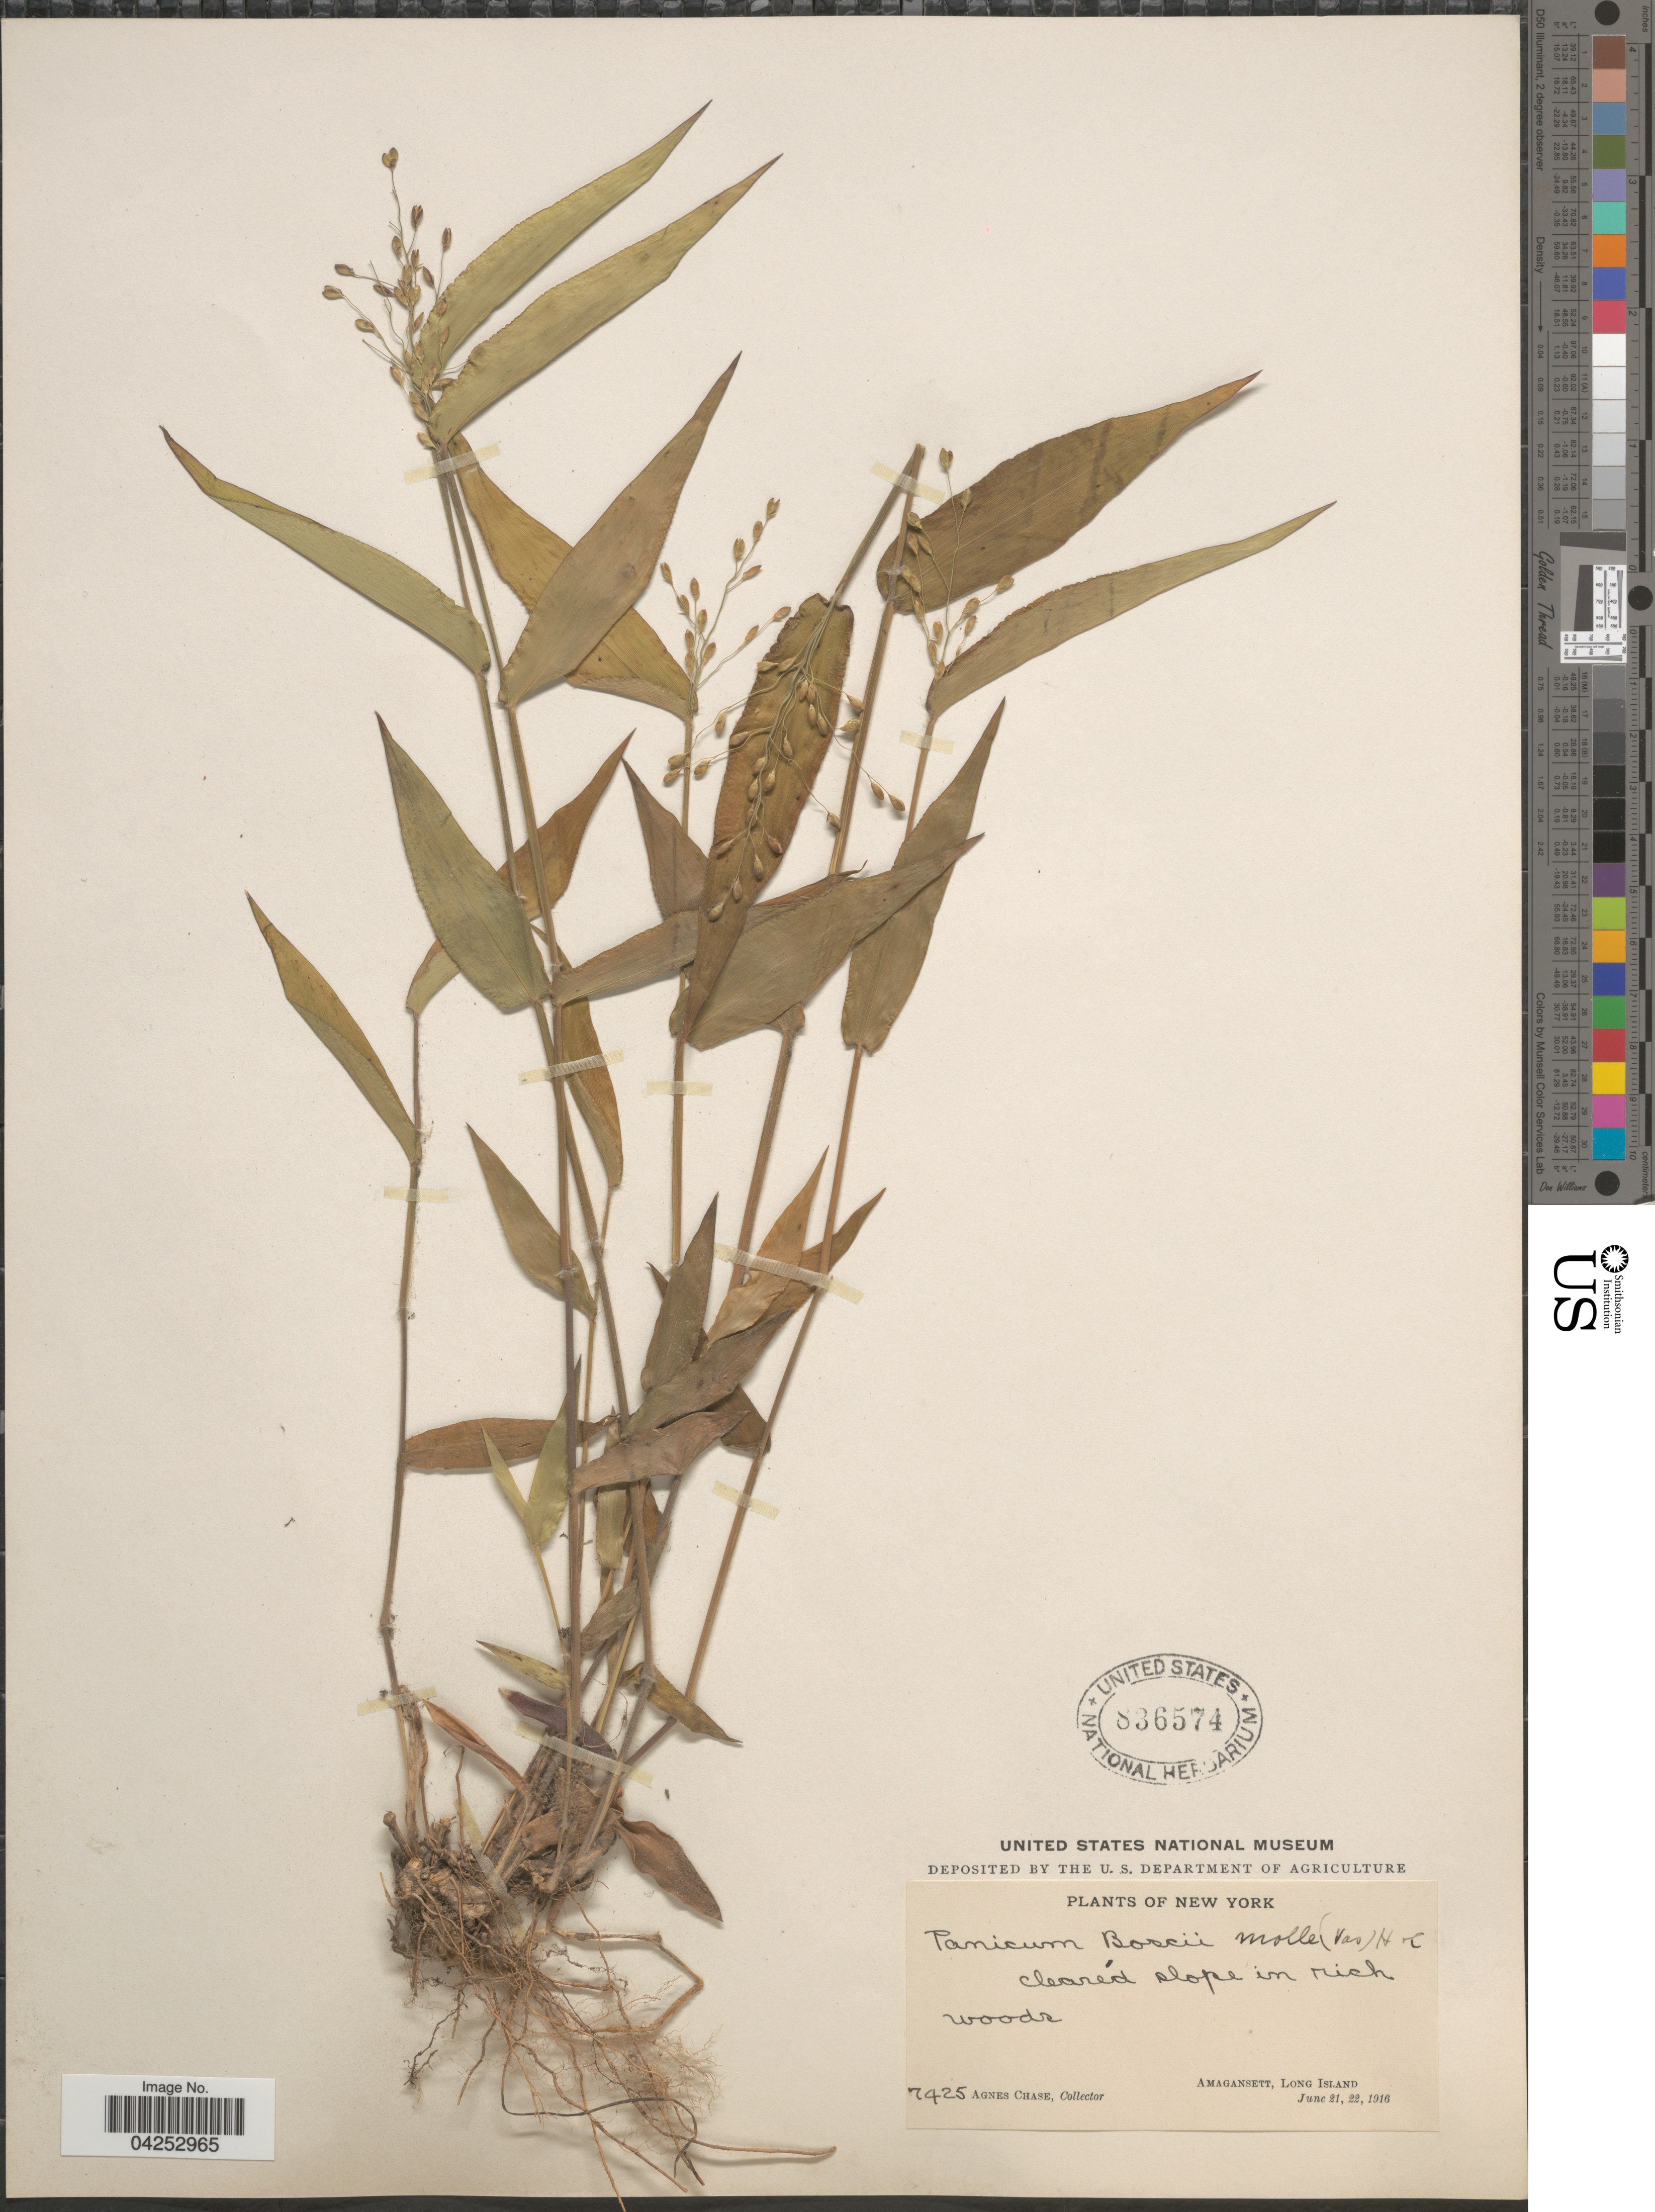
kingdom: Plantae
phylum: Tracheophyta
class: Liliopsida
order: Poales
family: Poaceae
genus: Dichanthelium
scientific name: Dichanthelium boscii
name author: (Poir.) Gould & C.A. Clark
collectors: A. Chase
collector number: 7425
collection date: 1916-06-21/1916-06-22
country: United States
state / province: New York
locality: Cleared slope in rich woods. Amagansett, Long Island.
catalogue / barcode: US 836574